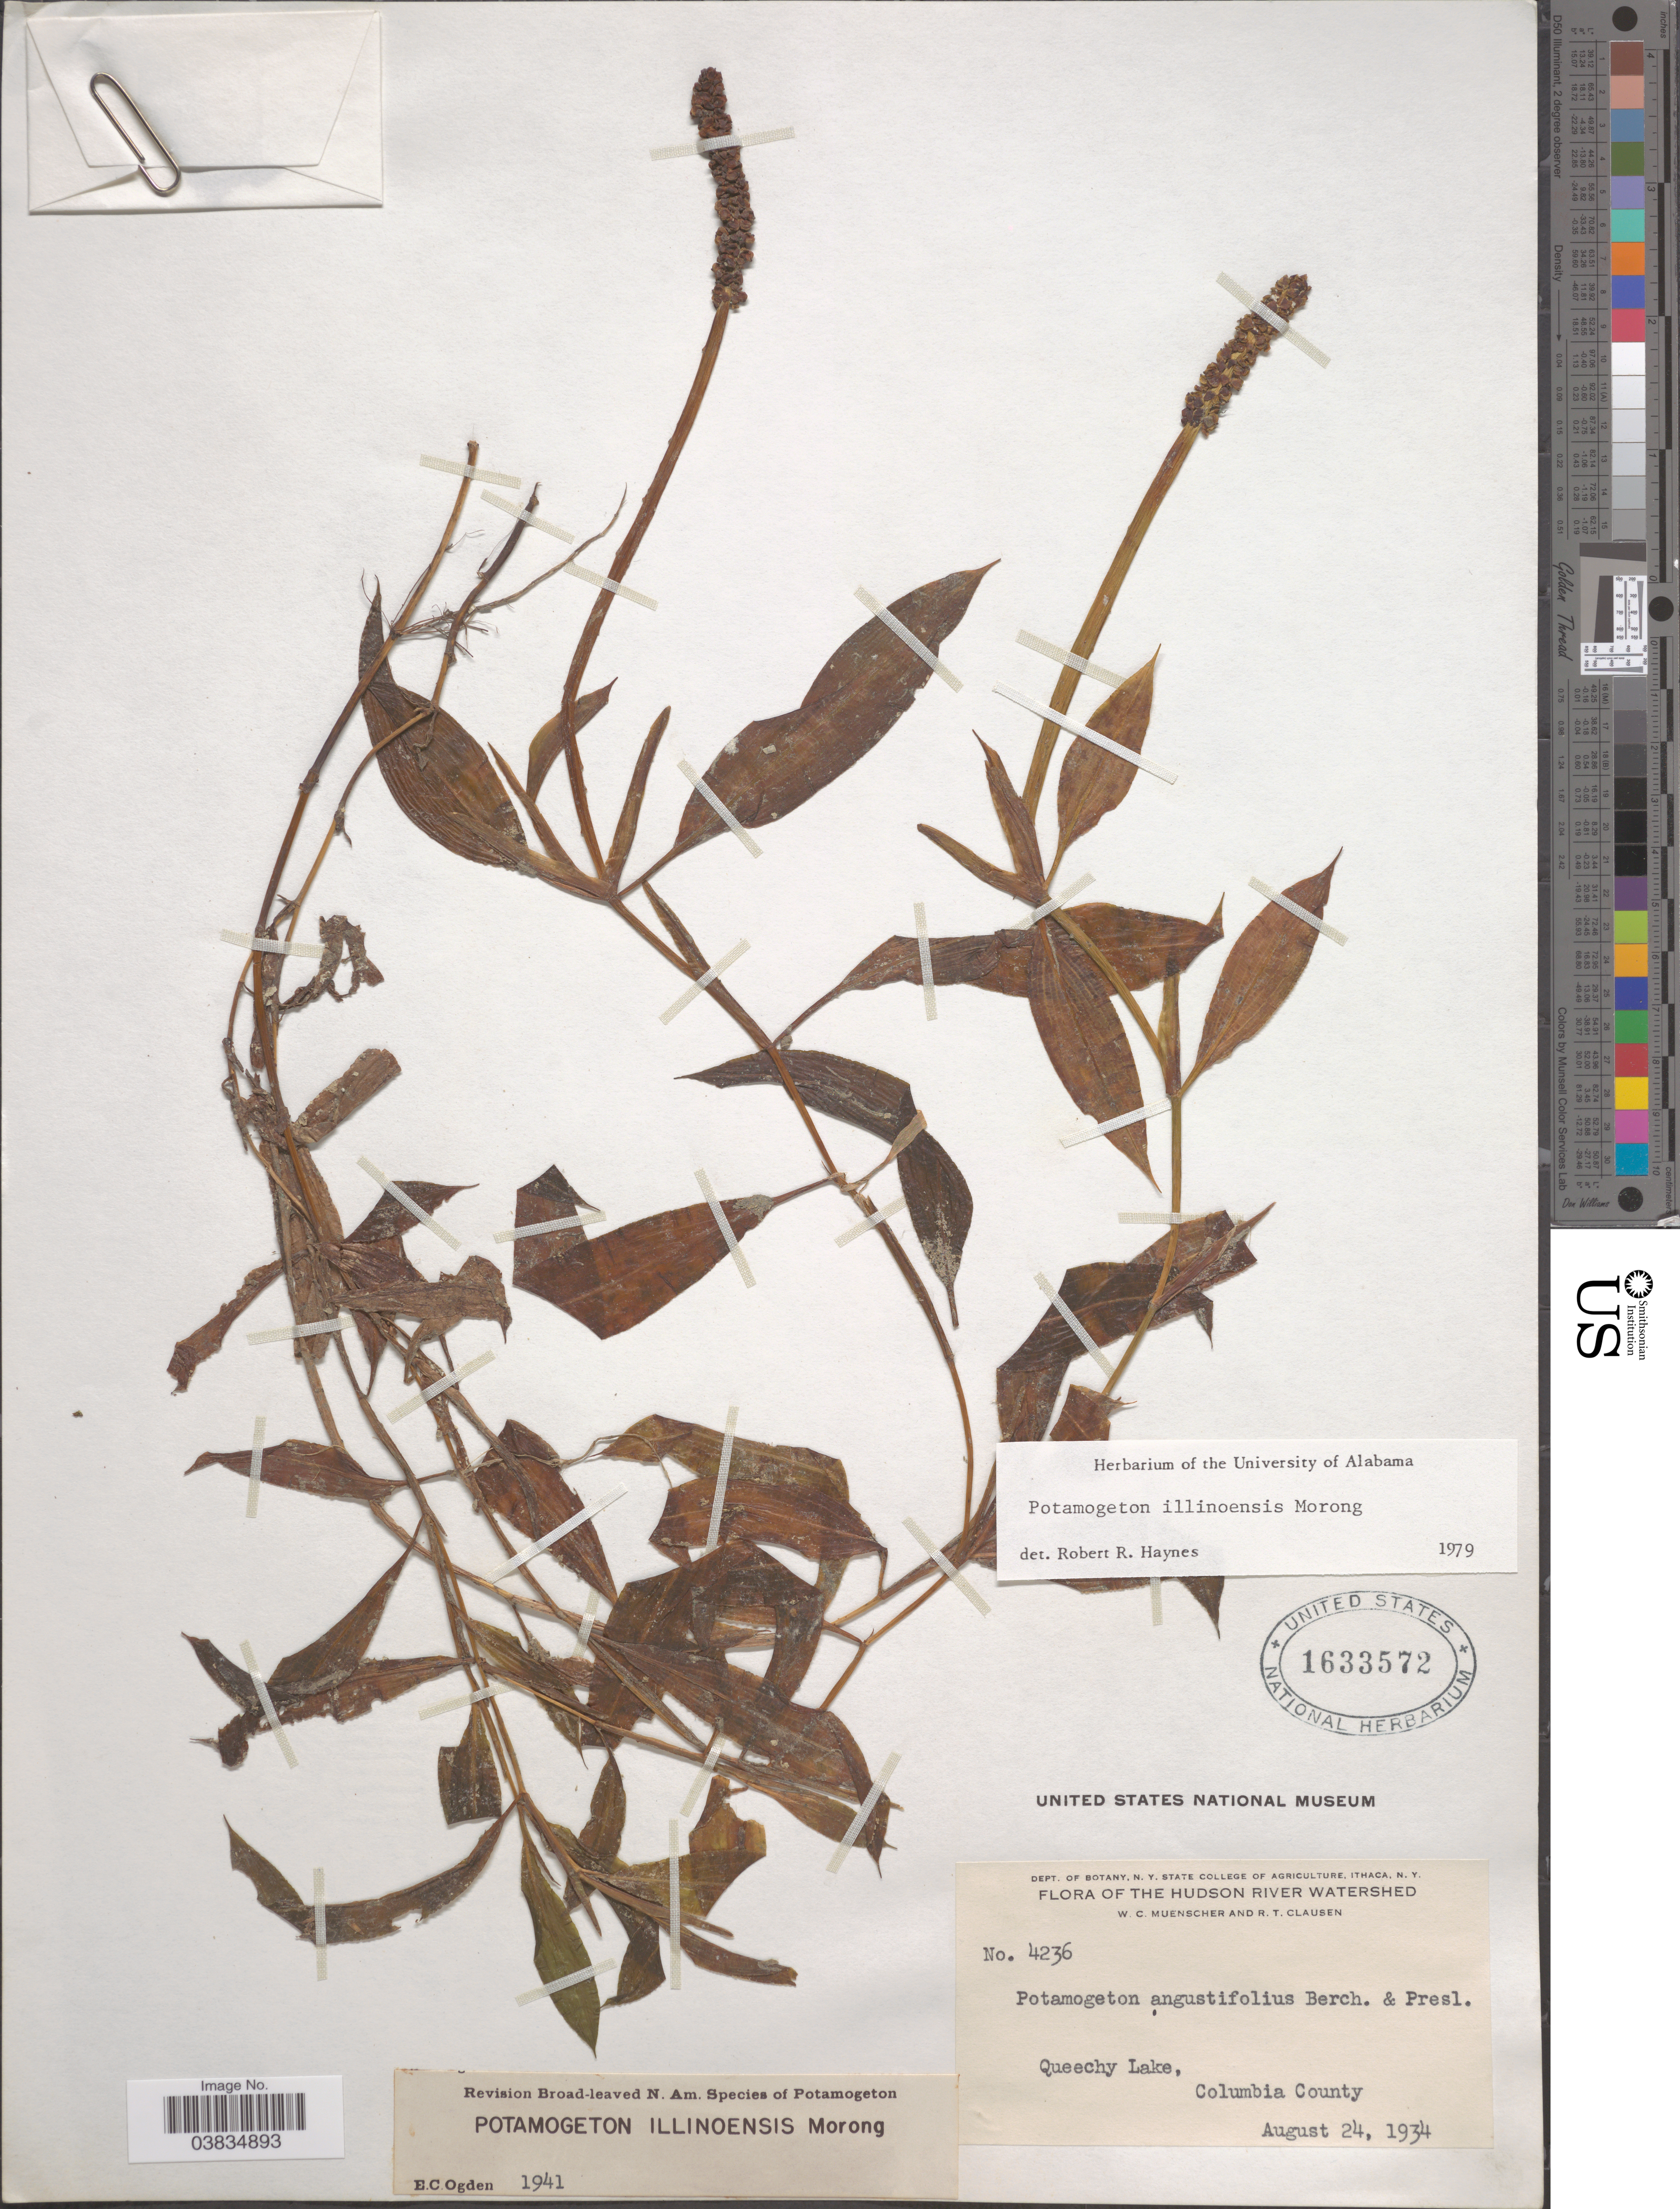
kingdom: Plantae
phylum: Tracheophyta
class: Liliopsida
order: Alismatales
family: Potamogetonaceae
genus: Potamogeton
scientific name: Potamogeton illinoensis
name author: Morong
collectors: W. Muenscher & R. T. Clausen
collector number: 4236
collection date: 1934-08-24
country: United States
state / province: New York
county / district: Columbia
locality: Hudson River Watershed. Queechy Lake, Columbia County.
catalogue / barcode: US 1633572